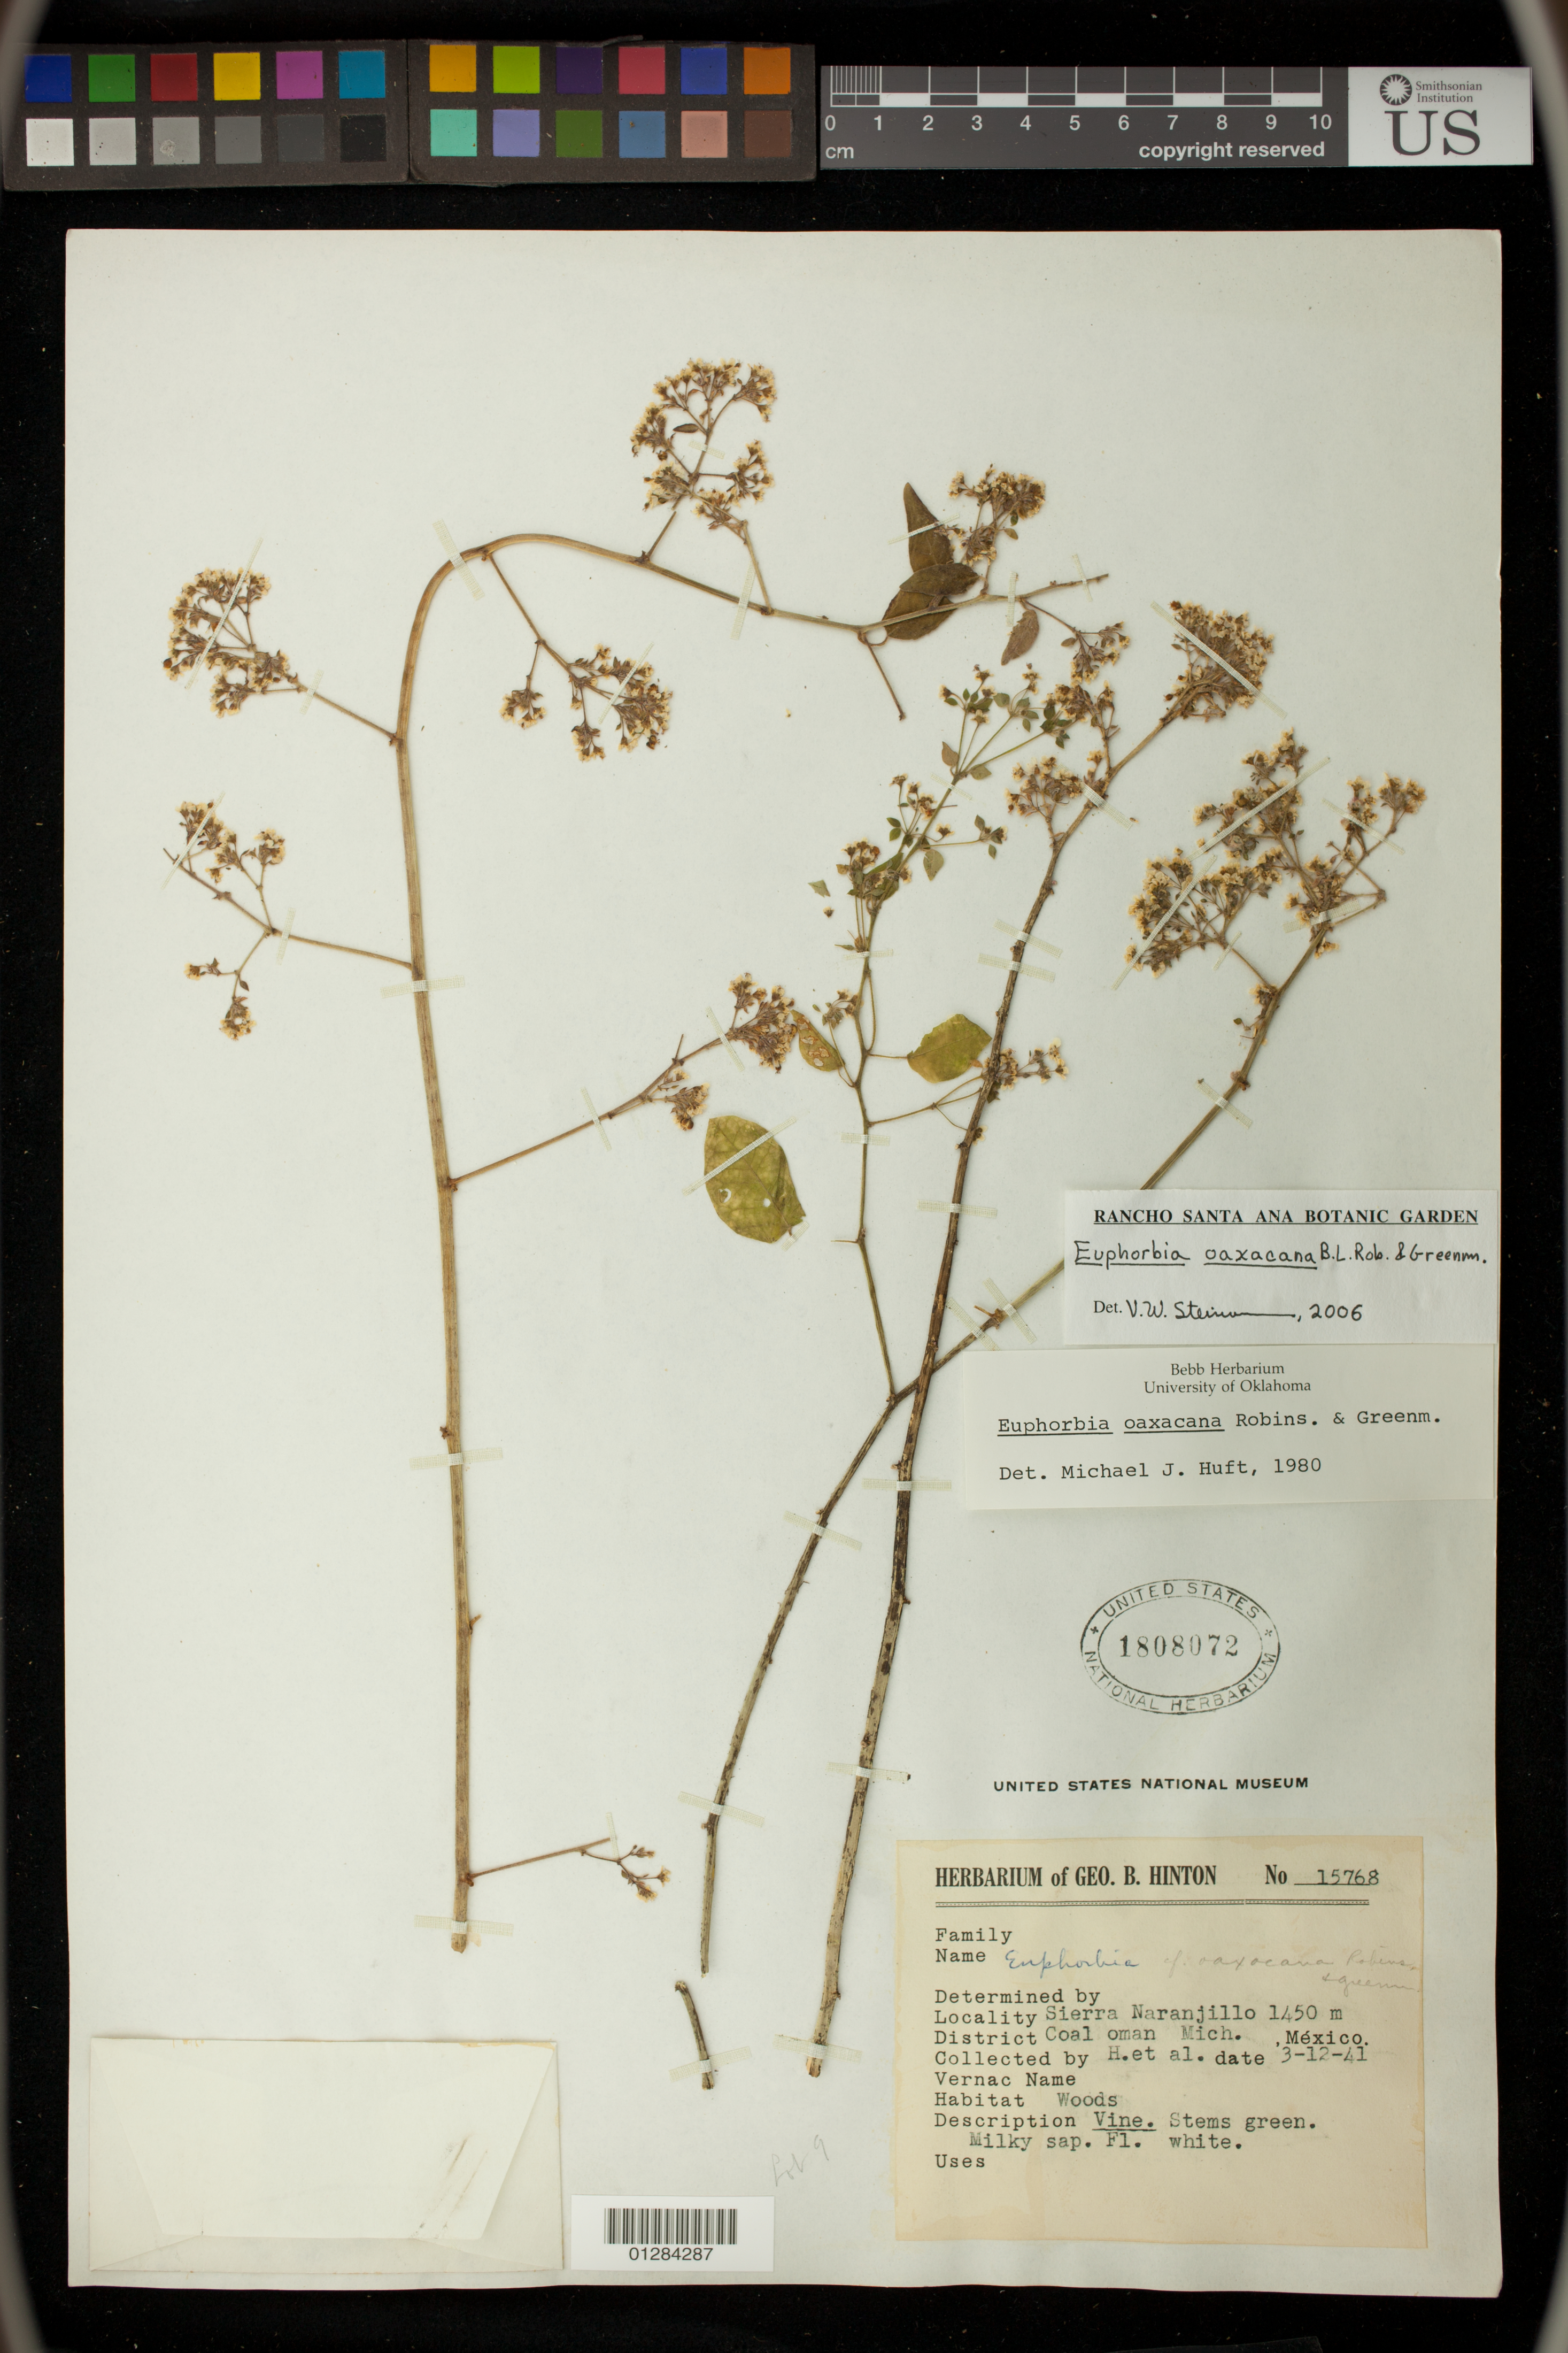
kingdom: Plantae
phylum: Tracheophyta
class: Magnoliopsida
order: Malpighiales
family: Euphorbiaceae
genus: Euphorbia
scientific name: Euphorbia oaxacana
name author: B.L. Rob. & Greenm.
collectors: G. B. Hinton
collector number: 15768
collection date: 1941-12-03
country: Mexico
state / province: Michoacán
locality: Coal oman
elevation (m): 1450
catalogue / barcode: US 1808072